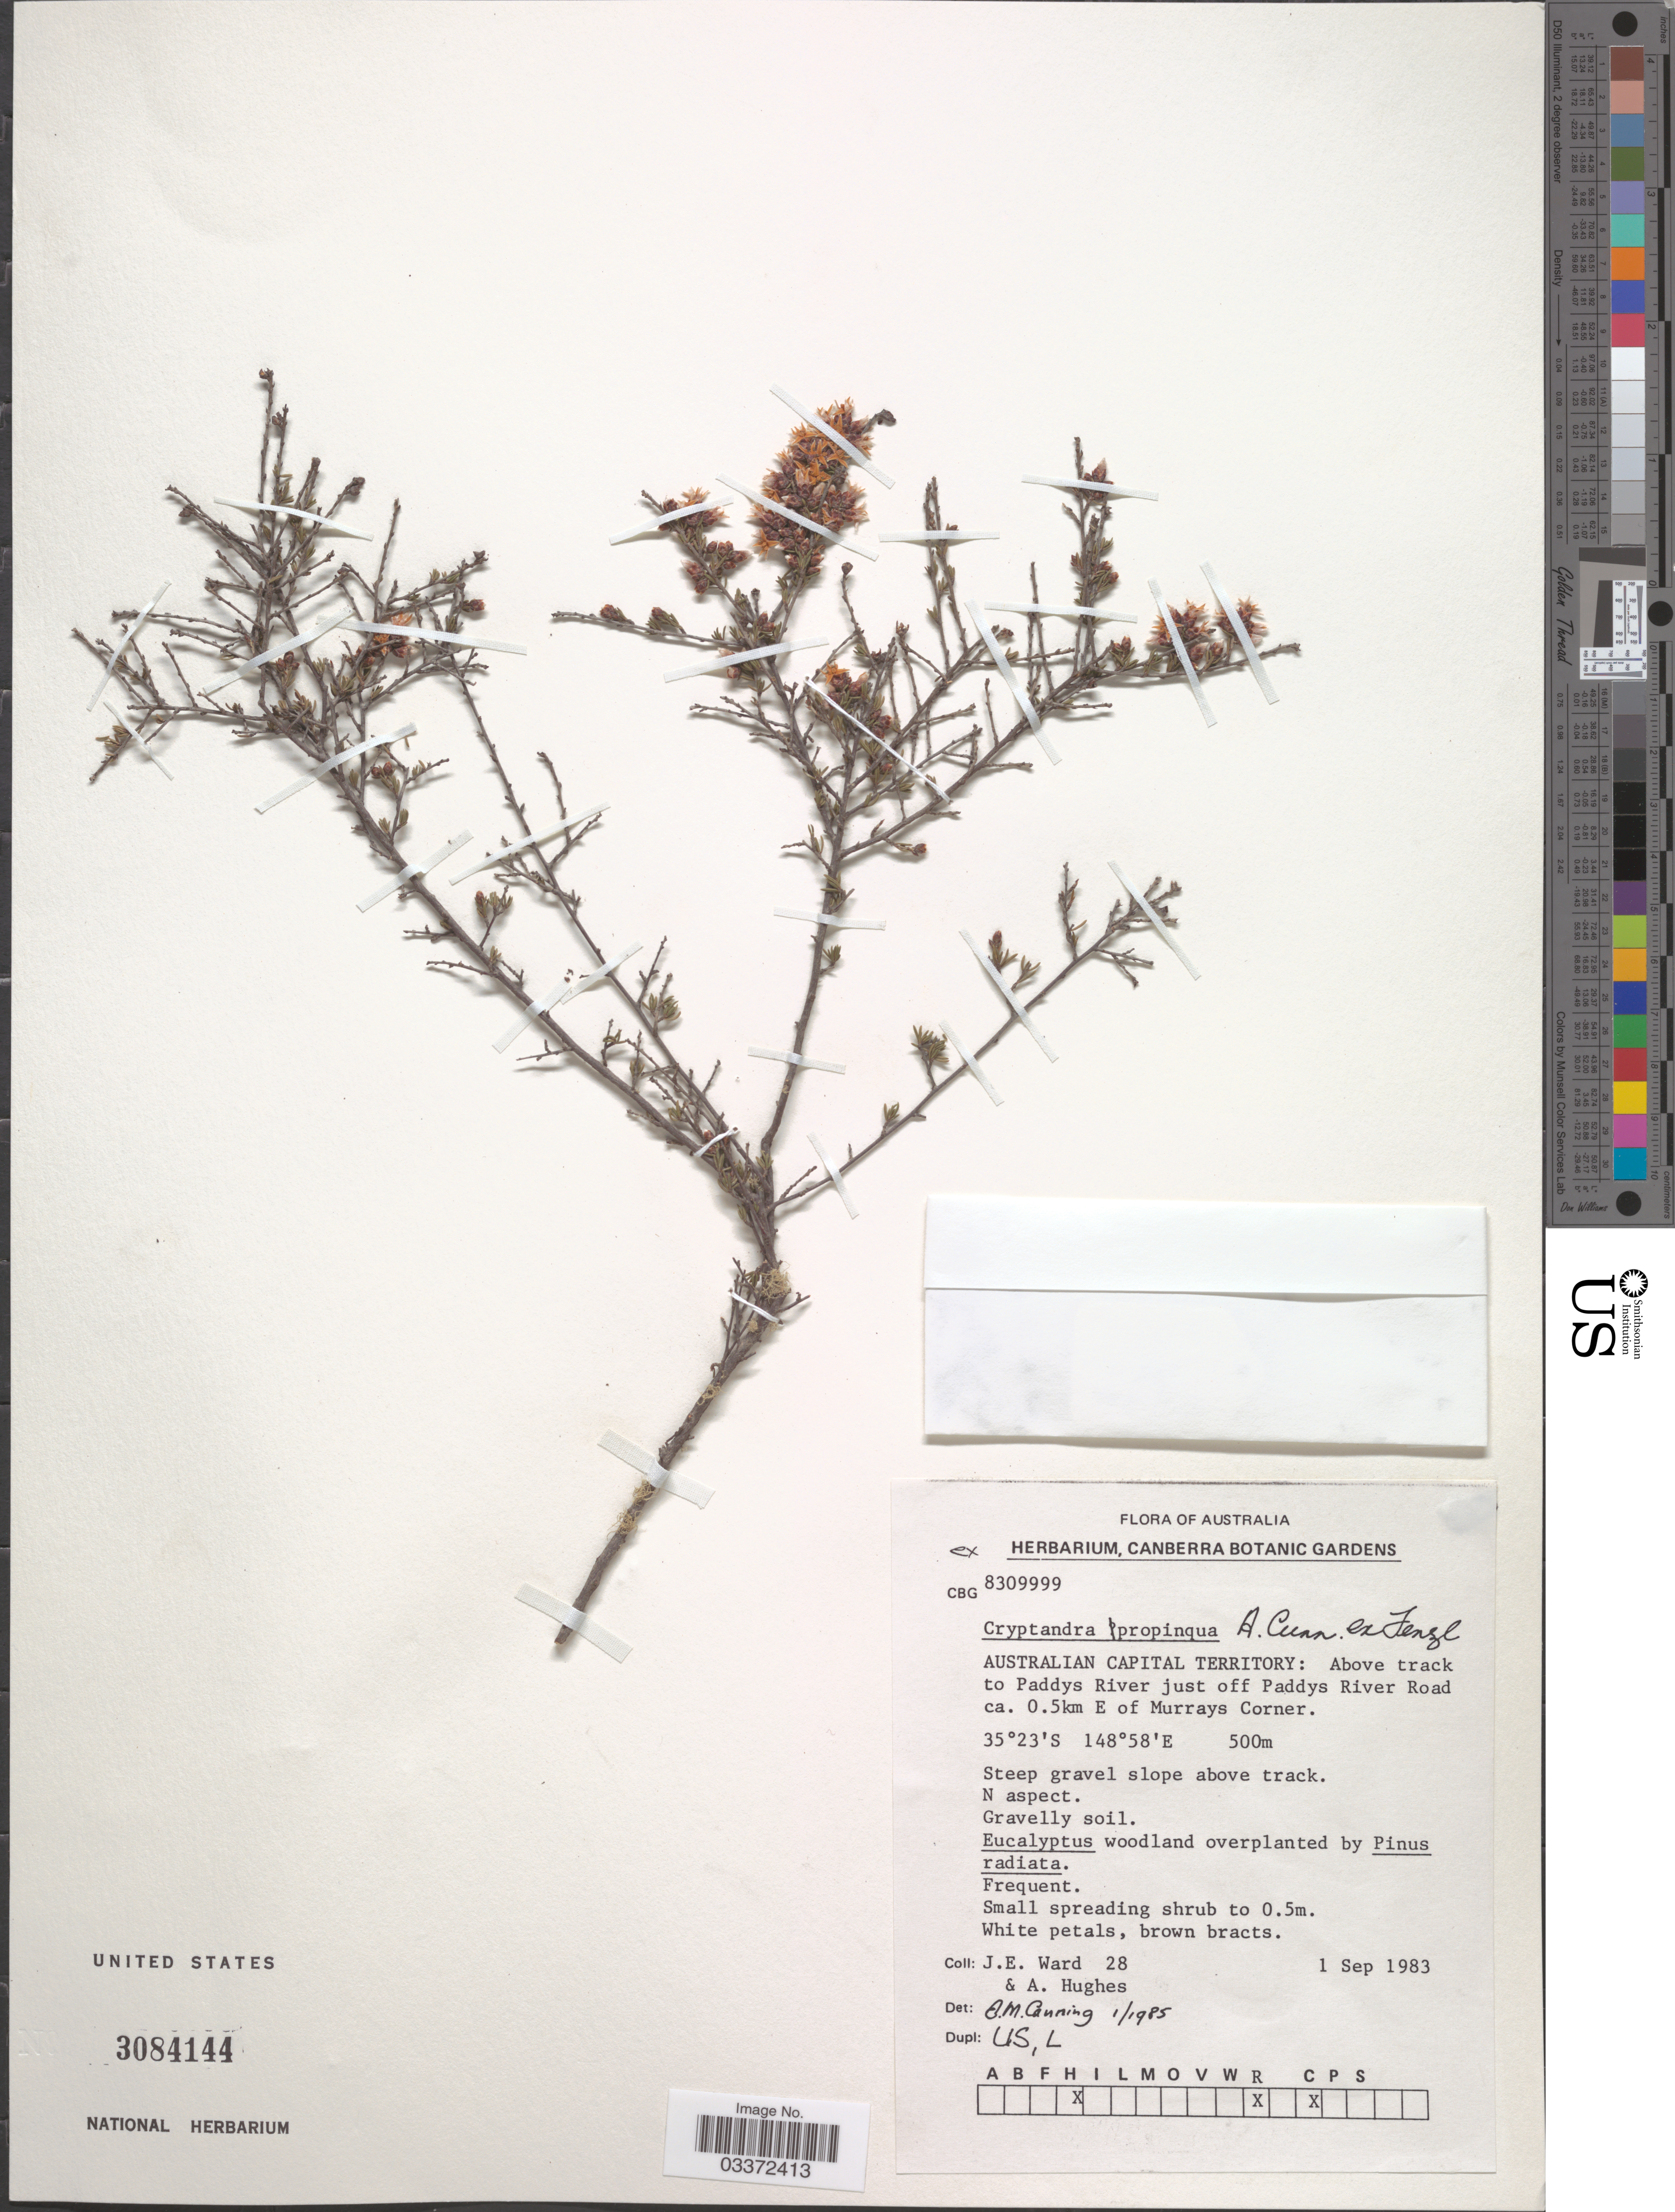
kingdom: Plantae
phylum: Tracheophyta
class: Magnoliopsida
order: Rosales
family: Rhamnaceae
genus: Cryptandra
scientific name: Cryptandra propinqua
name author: A. Cunn. ex Fenzl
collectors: J. Ward & A. Hughes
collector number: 28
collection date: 1983-09-01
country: Australia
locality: Australian Capital Territory: Above track to Paddys River just off Paddys River Road ca. 0.5km E of Murrays Corner.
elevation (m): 500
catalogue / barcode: US 3084144